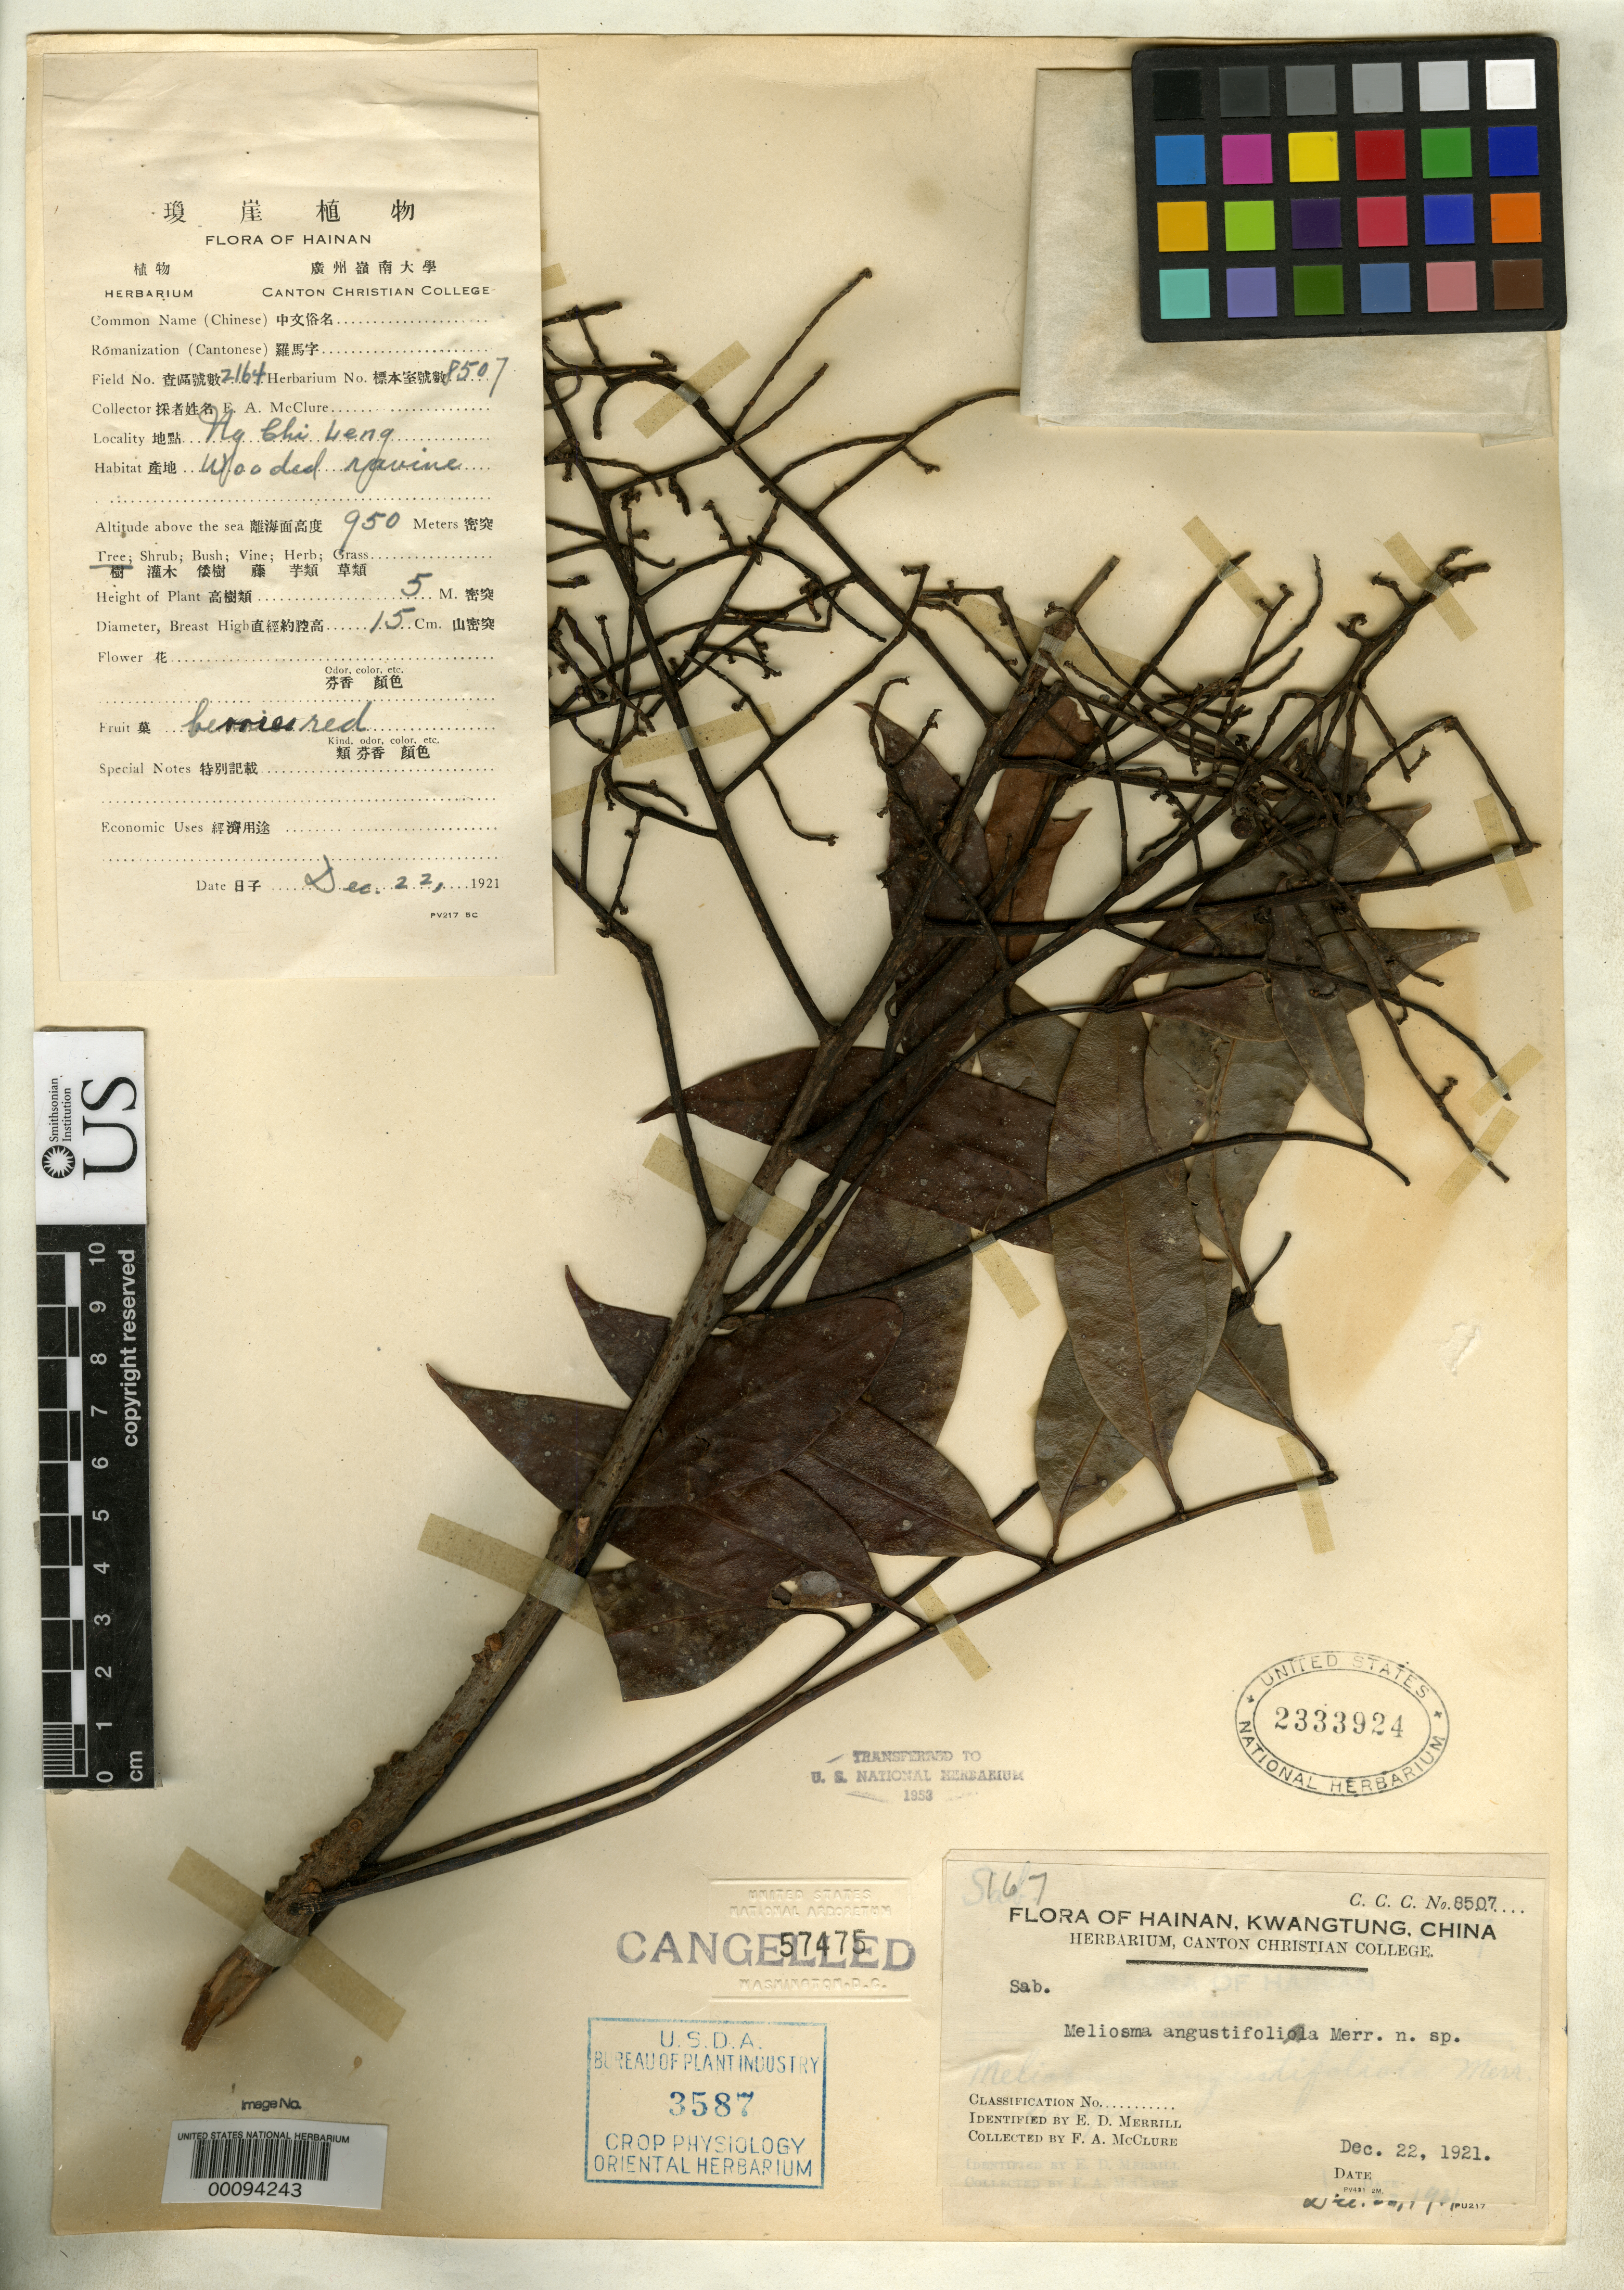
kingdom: Plantae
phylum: Tracheophyta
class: Magnoliopsida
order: Proteales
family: Sabiaceae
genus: Meliosma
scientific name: Meliosma angustifolia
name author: Merr.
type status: Isotype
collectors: F. A. McClure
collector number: C.C.C. 8507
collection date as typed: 22 Dec 1921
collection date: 1921-12-22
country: China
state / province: Hainan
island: Hainan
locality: Hainan.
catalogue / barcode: US 2333924